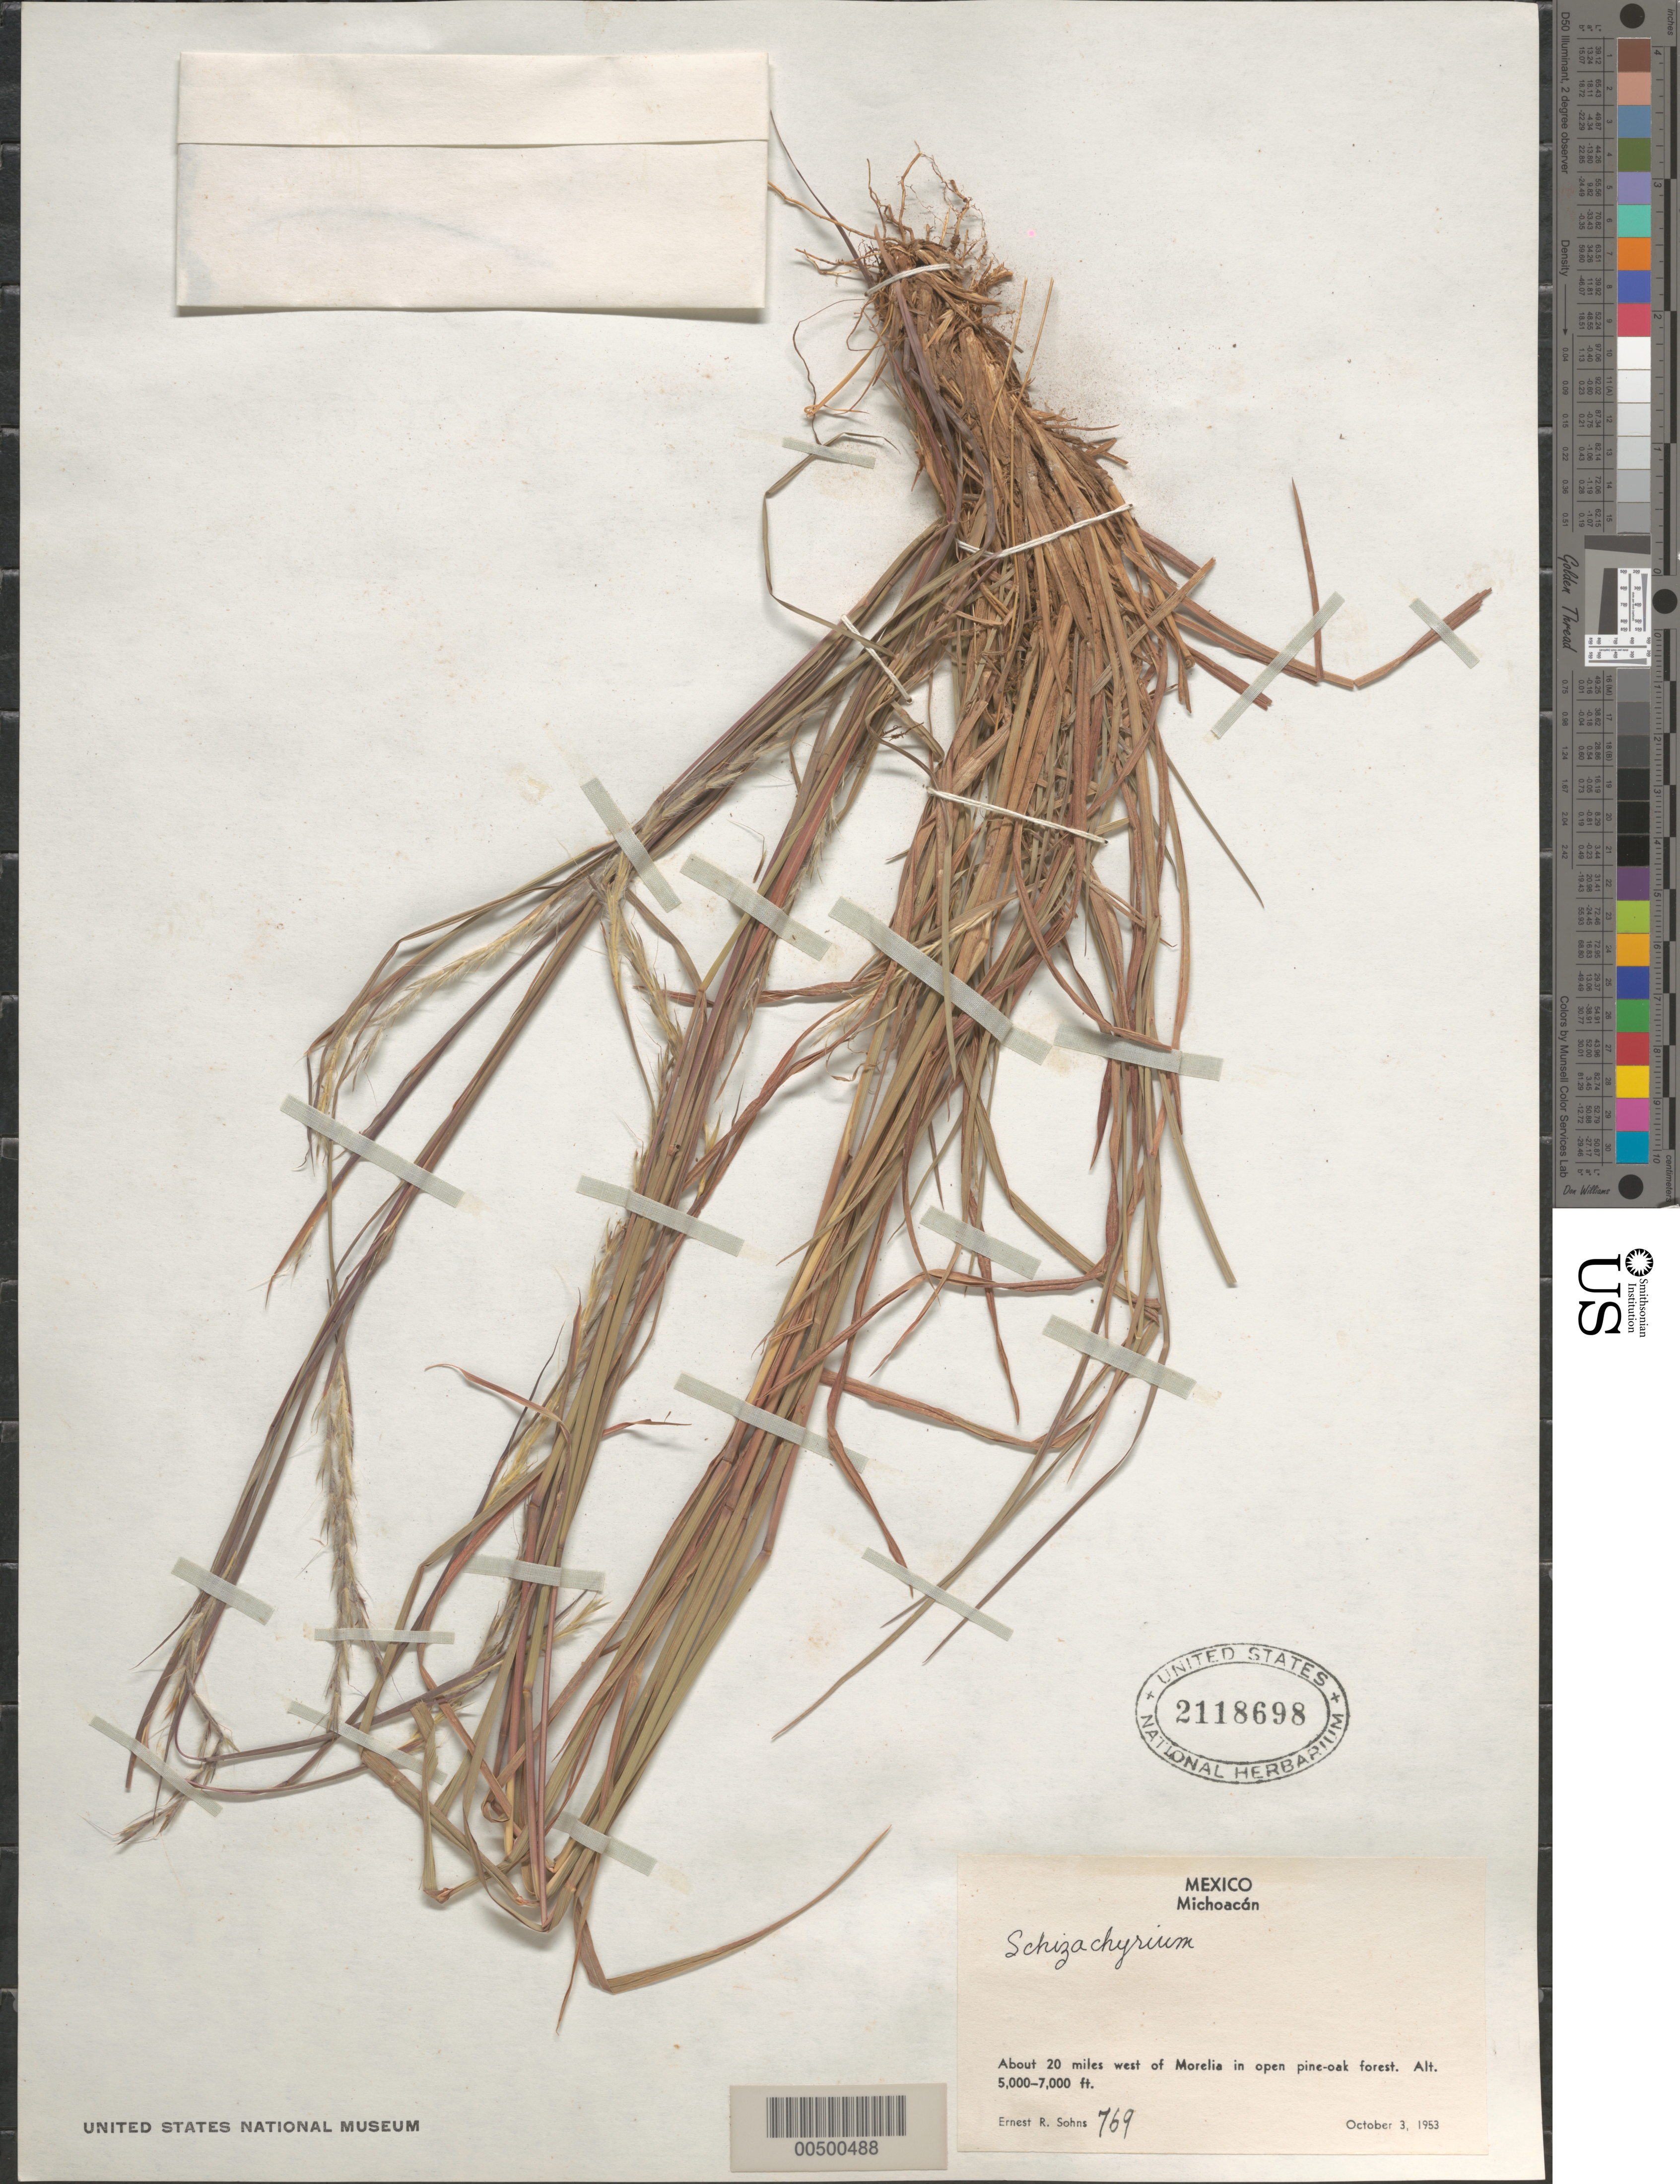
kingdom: Plantae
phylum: Tracheophyta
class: Liliopsida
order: Poales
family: Poaceae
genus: Schizachyrium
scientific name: Schizachyrium sp.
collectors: E. R. Sohns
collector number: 769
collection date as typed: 3 Oct 1953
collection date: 1953-10-03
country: Mexico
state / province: Michoacán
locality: About 20 mi W of Morelia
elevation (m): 1524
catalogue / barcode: US 2118698